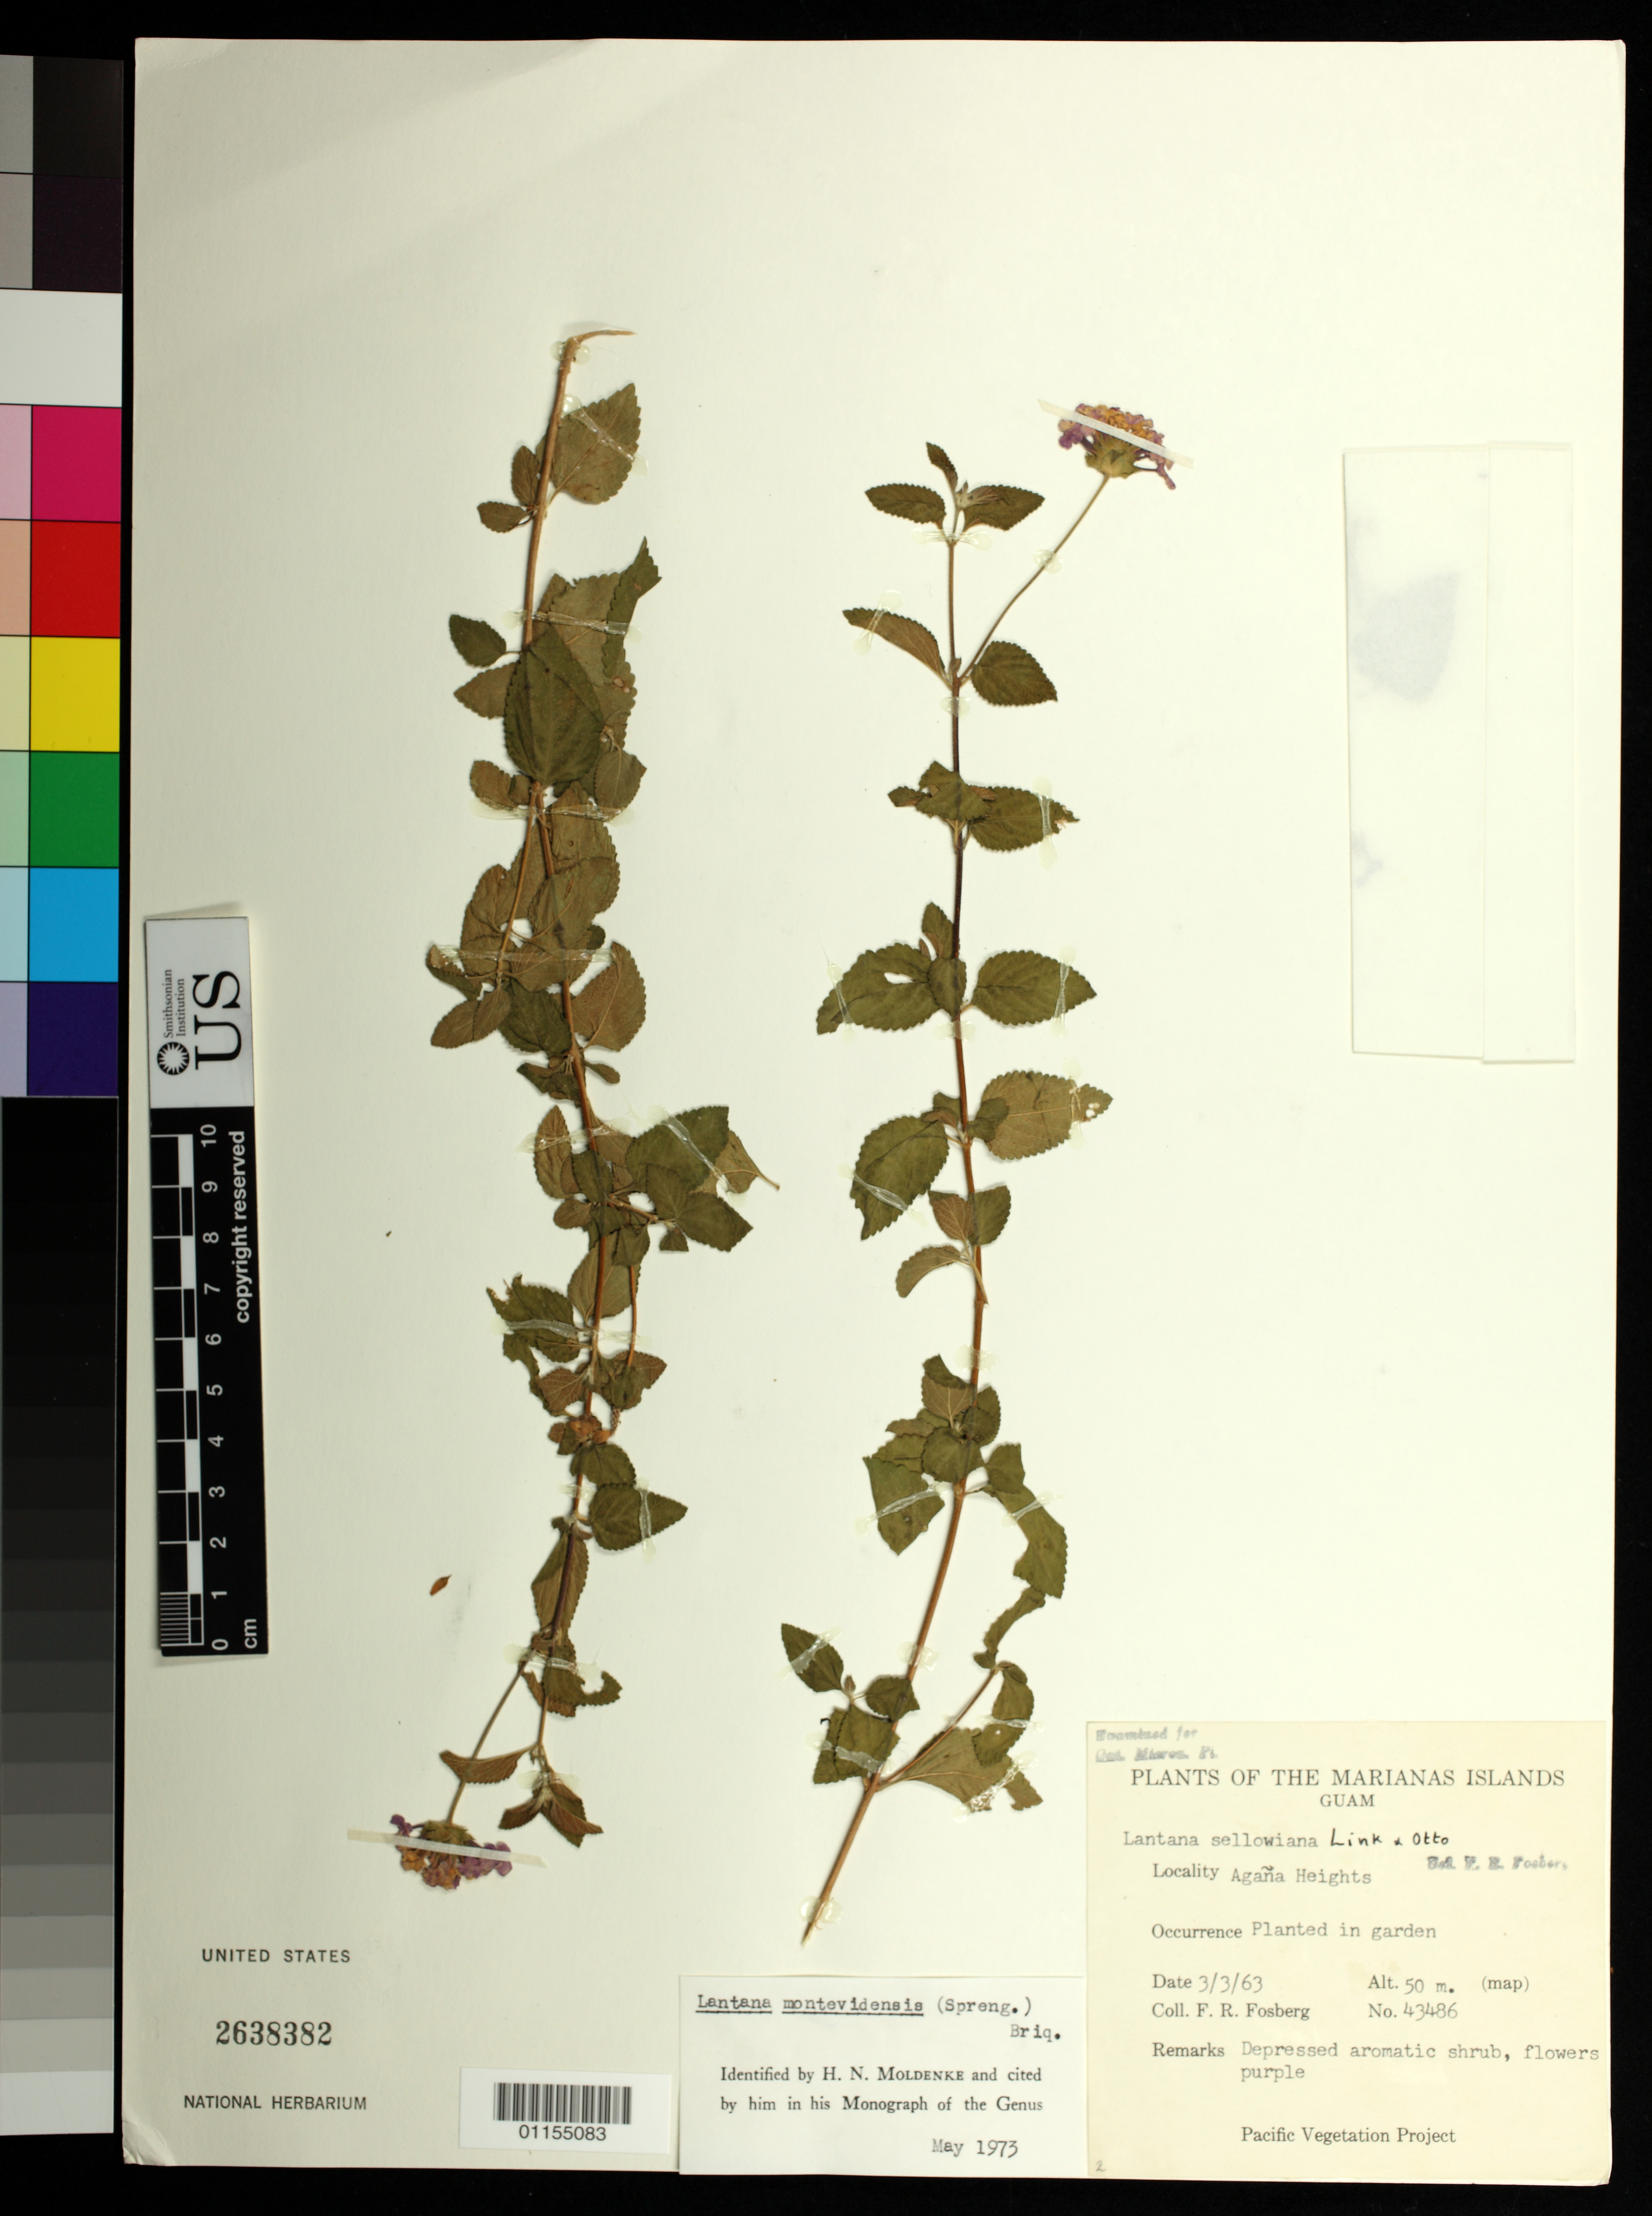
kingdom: Plantae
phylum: Tracheophyta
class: Magnoliopsida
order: Lamiales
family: Verbenaceae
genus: Lantana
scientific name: Lantana montevidensis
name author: (Spreng.) Briq.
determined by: Moldenke, H. N.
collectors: F. R. Fosberg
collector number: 43486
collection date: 1963-03-03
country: Guam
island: Guam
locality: Agana Heights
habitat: Planted in garden.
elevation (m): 50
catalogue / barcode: US 2638382